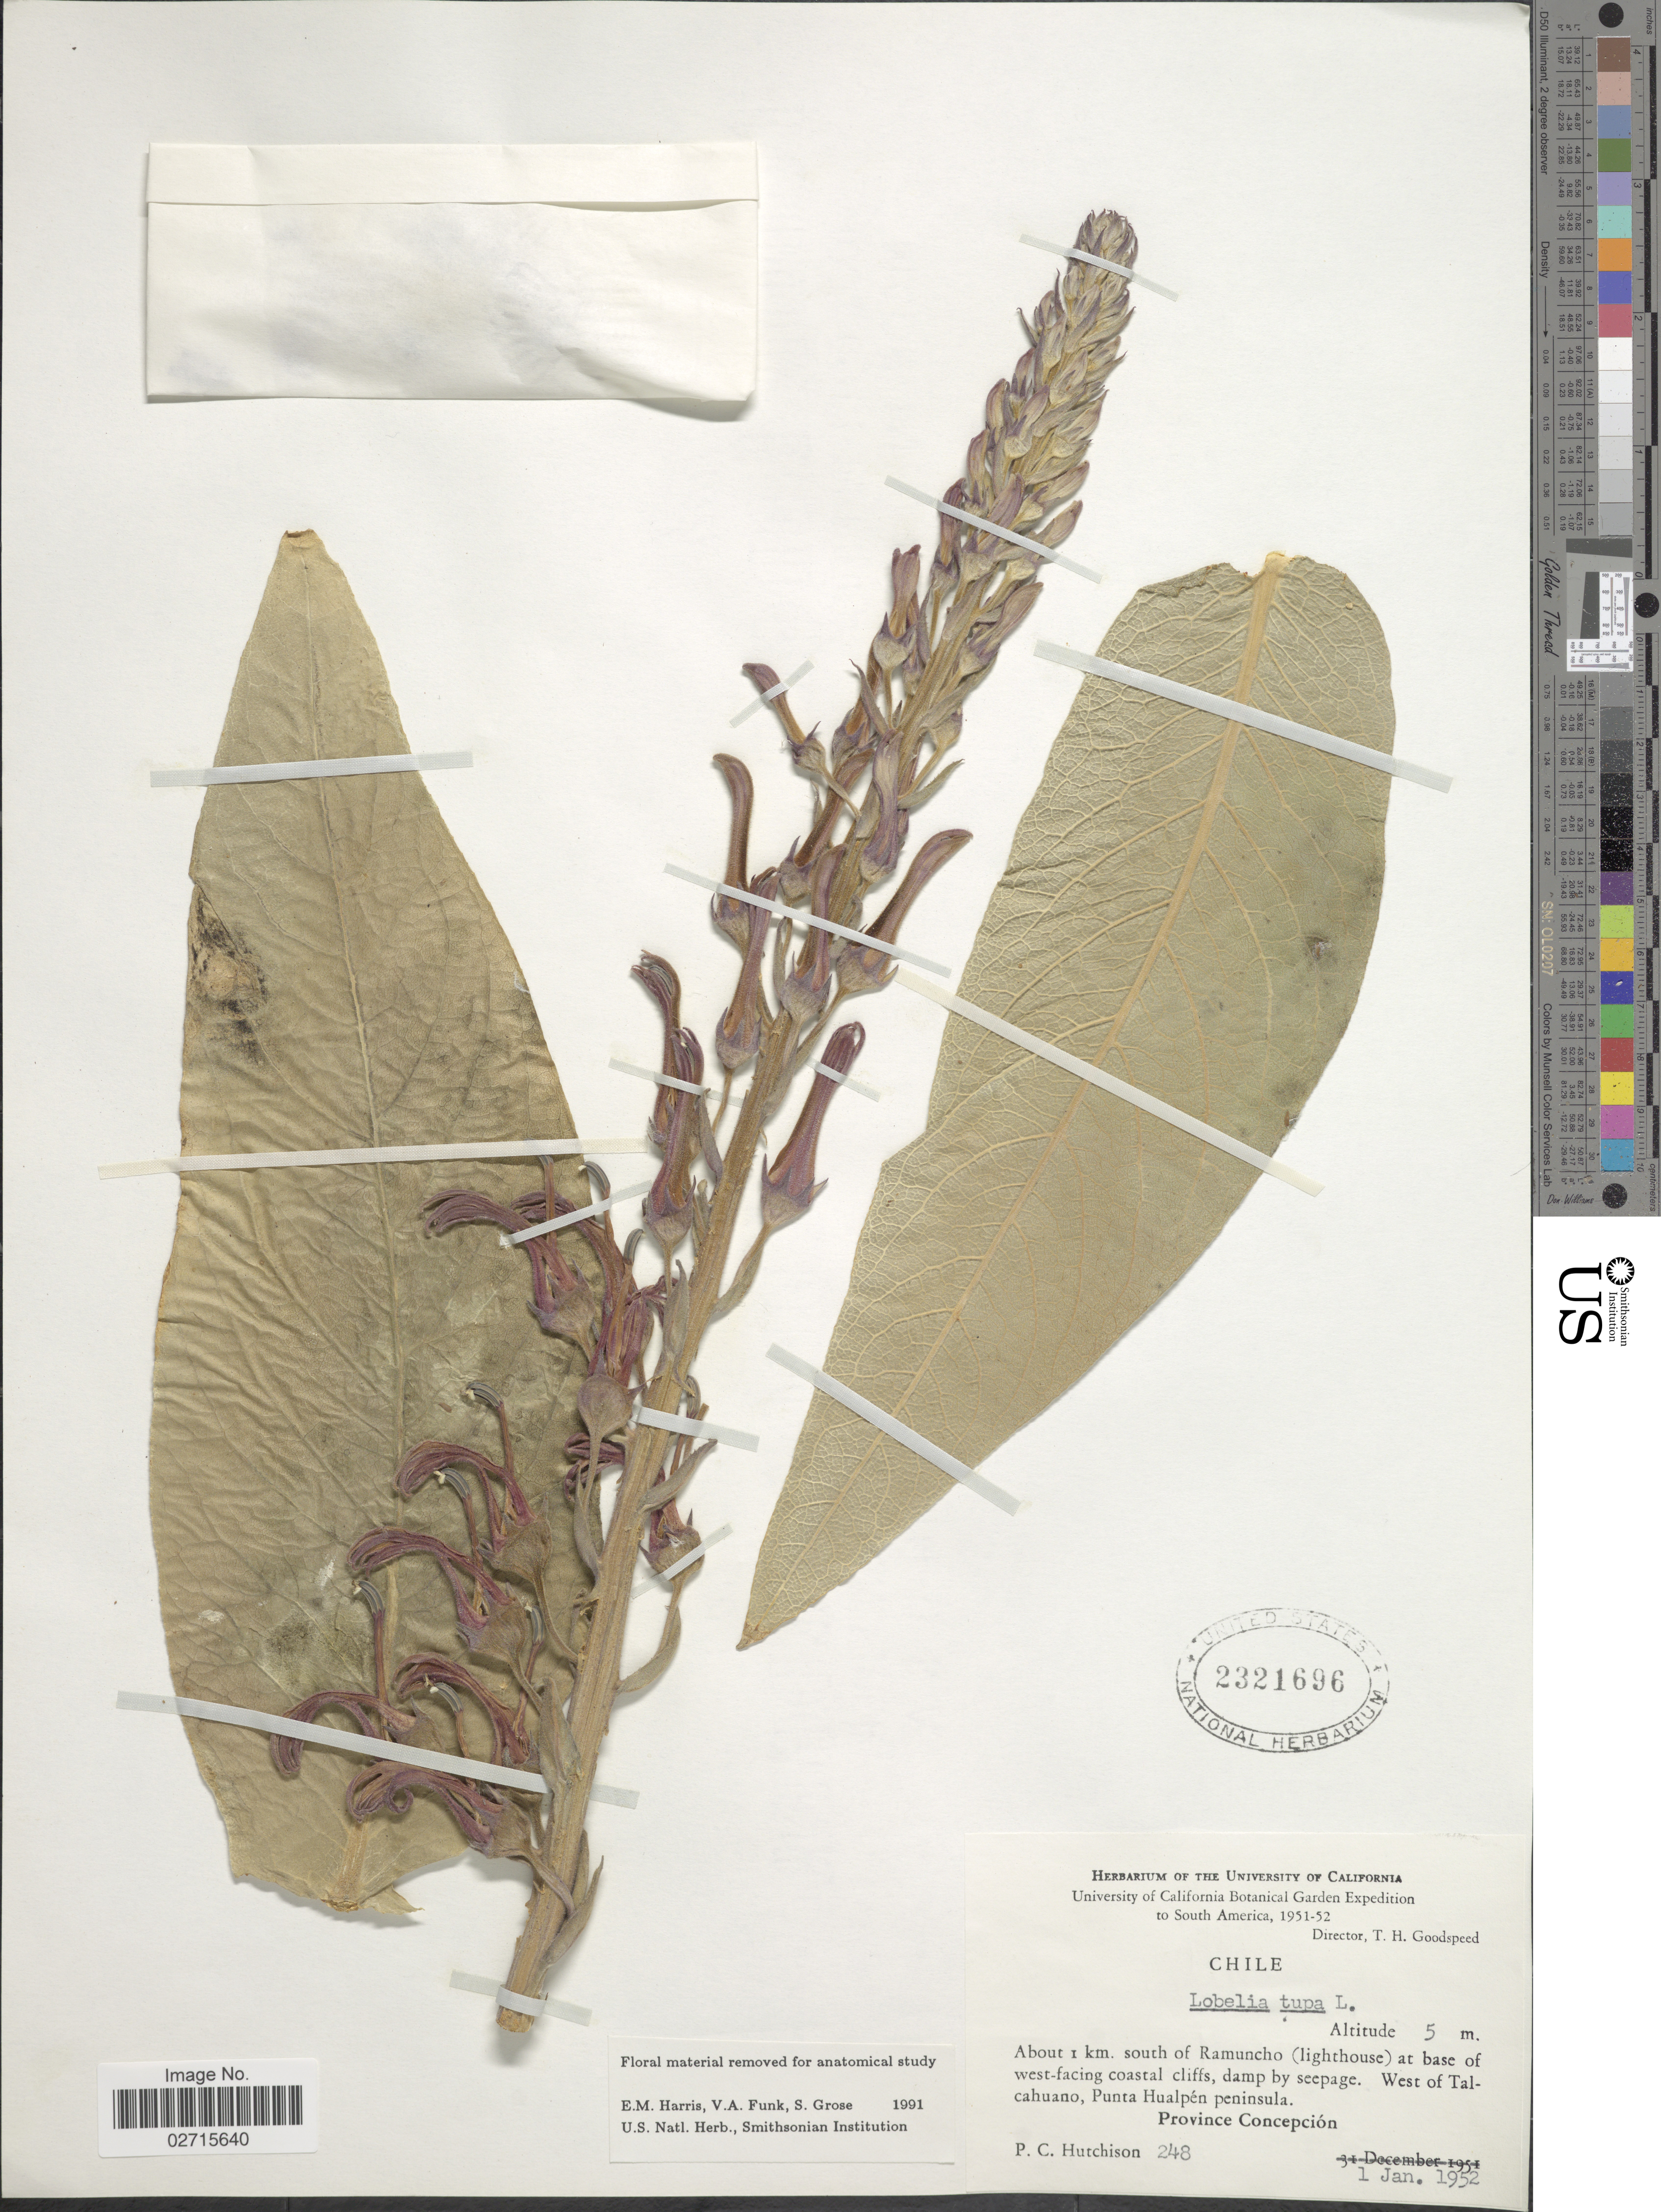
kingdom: Plantae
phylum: Tracheophyta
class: Magnoliopsida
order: Asterales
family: Campanulaceae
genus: Lobelia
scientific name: Lobelia tupa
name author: L.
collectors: P. C. Hutchison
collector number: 248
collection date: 1952-01-01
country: Chile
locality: About 1 km. south of Ramuncho (lighthouse) at base of west-facing coastal cliffs, damps by seepage, West of Talcahuano, Punta Hualpen peninsula, Province Concepcion.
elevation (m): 5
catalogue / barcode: US 2321696